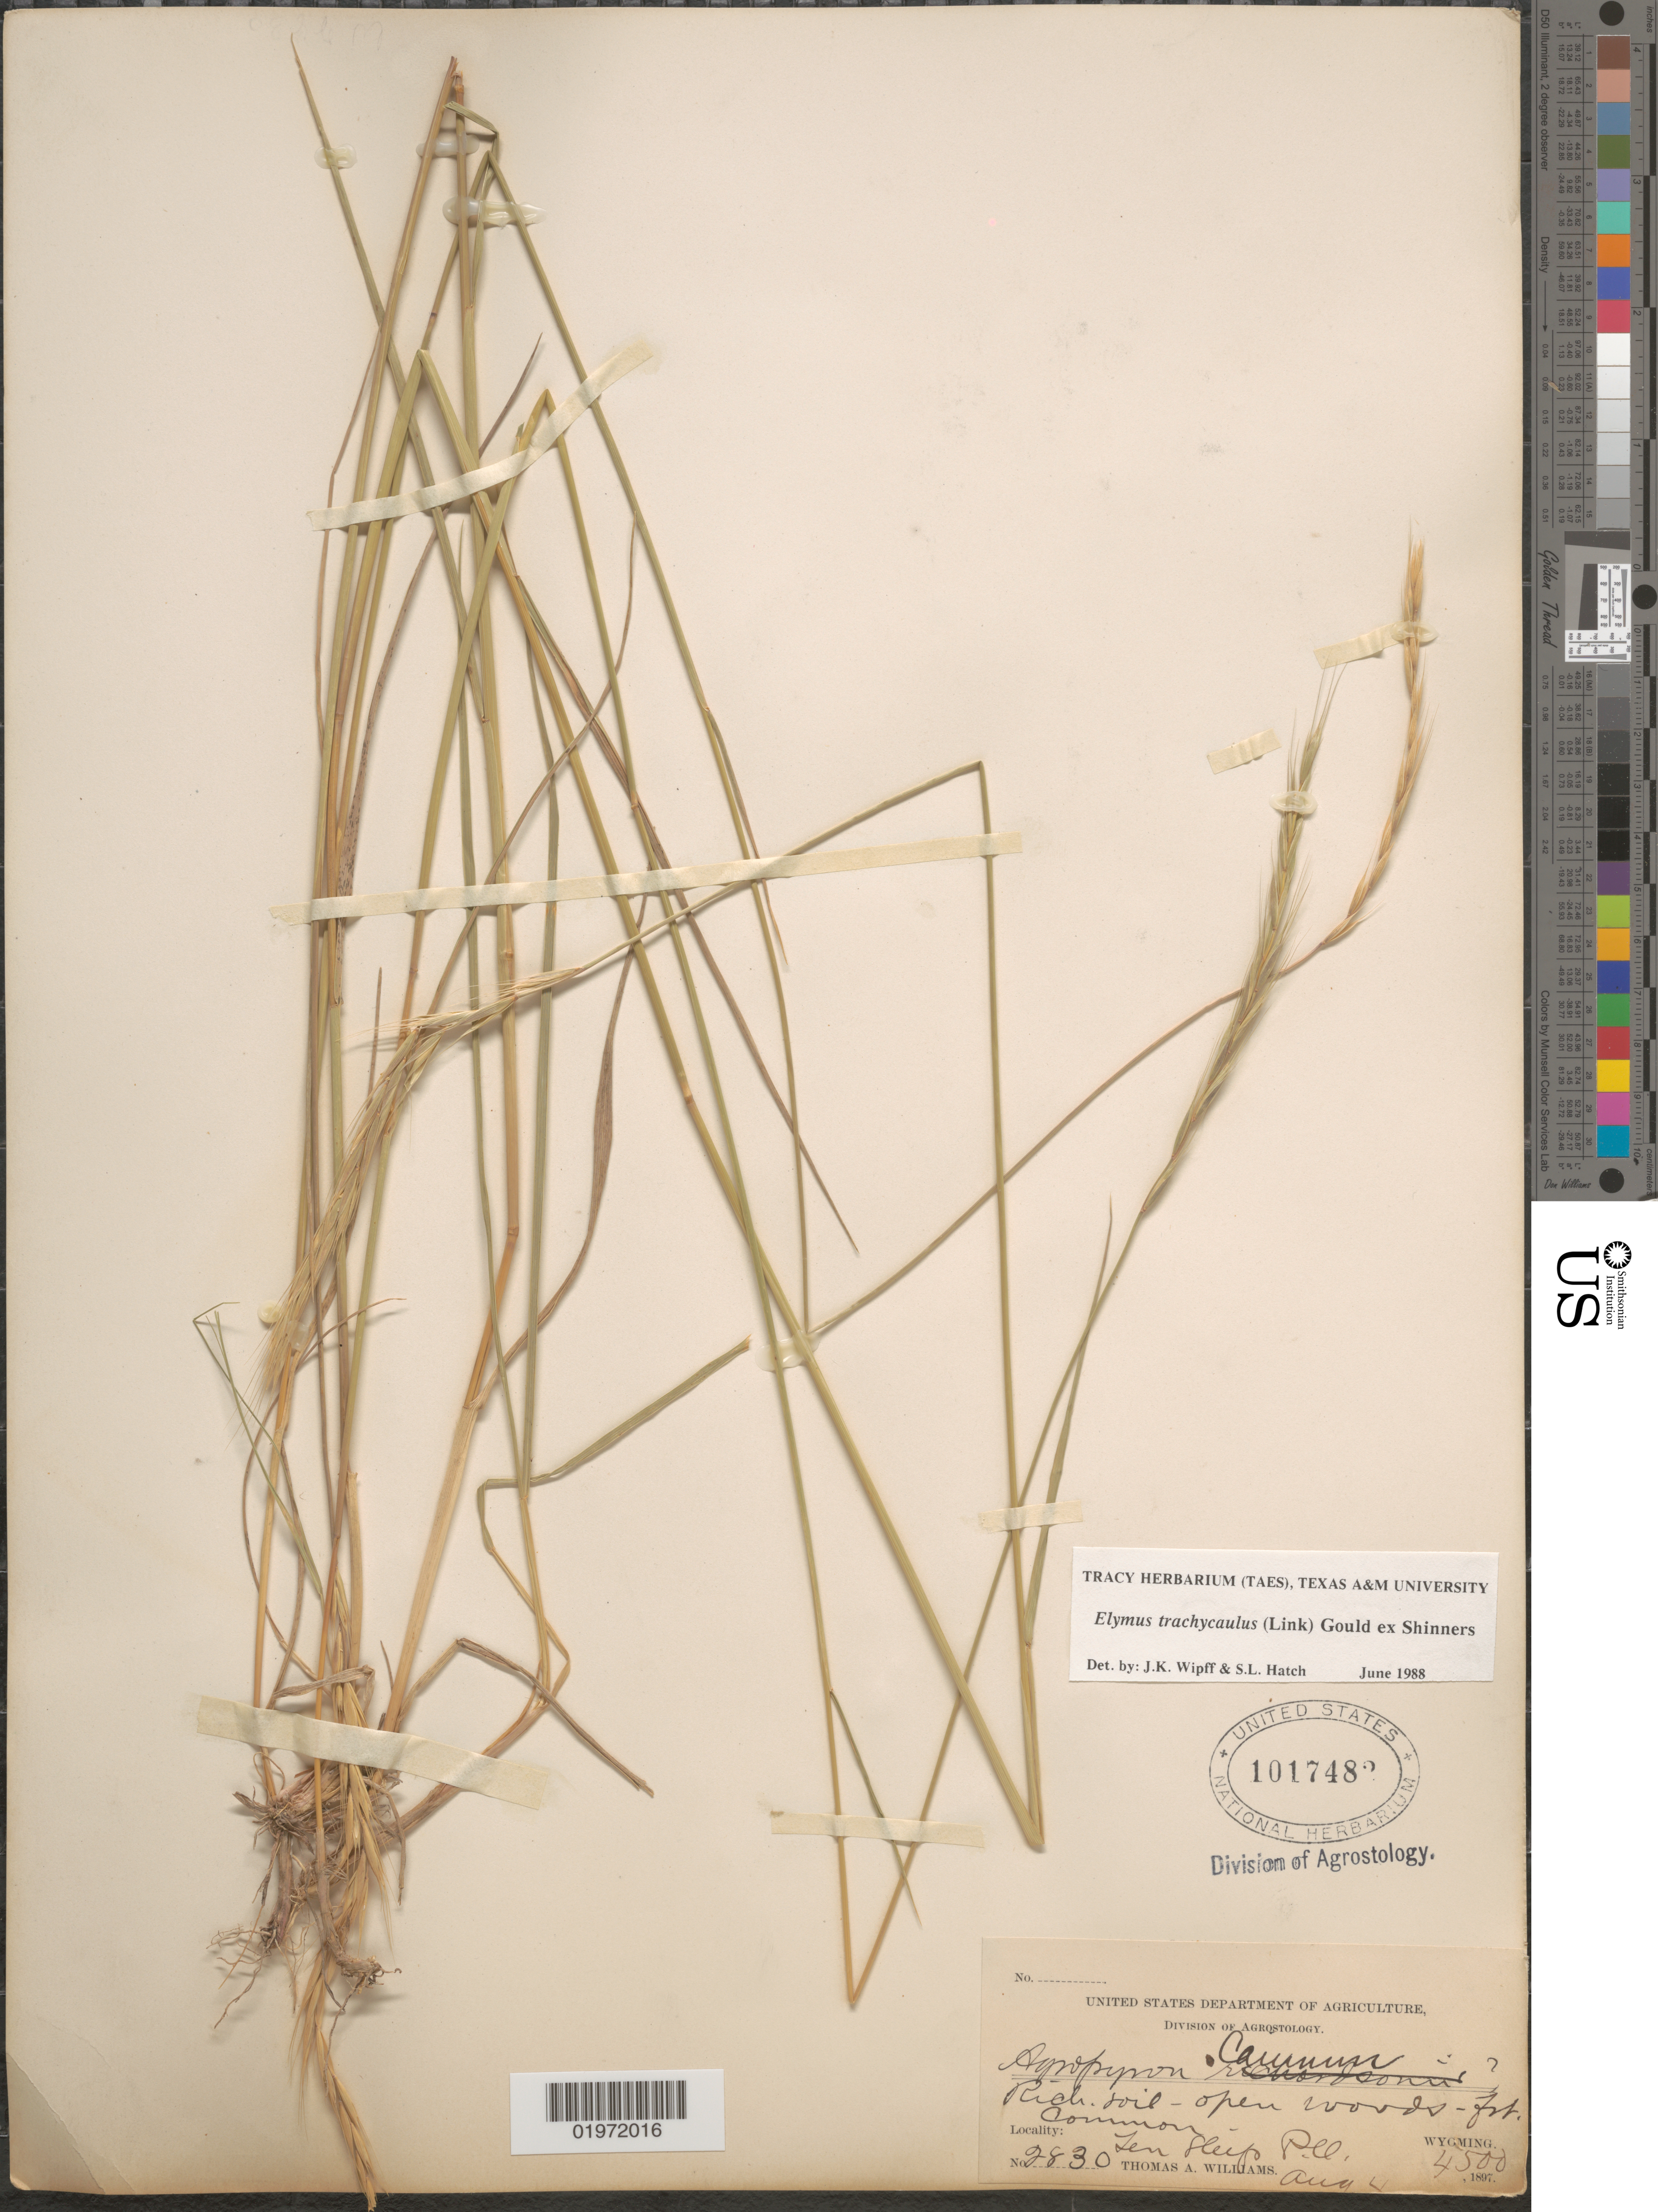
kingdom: Plantae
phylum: Tracheophyta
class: Liliopsida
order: Poales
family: Poaceae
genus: Elymus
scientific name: Elymus trachycaulus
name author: (Link) Gould ex Shinners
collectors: T. A. Williams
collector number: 2830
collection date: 1897-08-04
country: United States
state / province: Wyoming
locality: Ten Sleep P.O.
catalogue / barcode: US 1017482